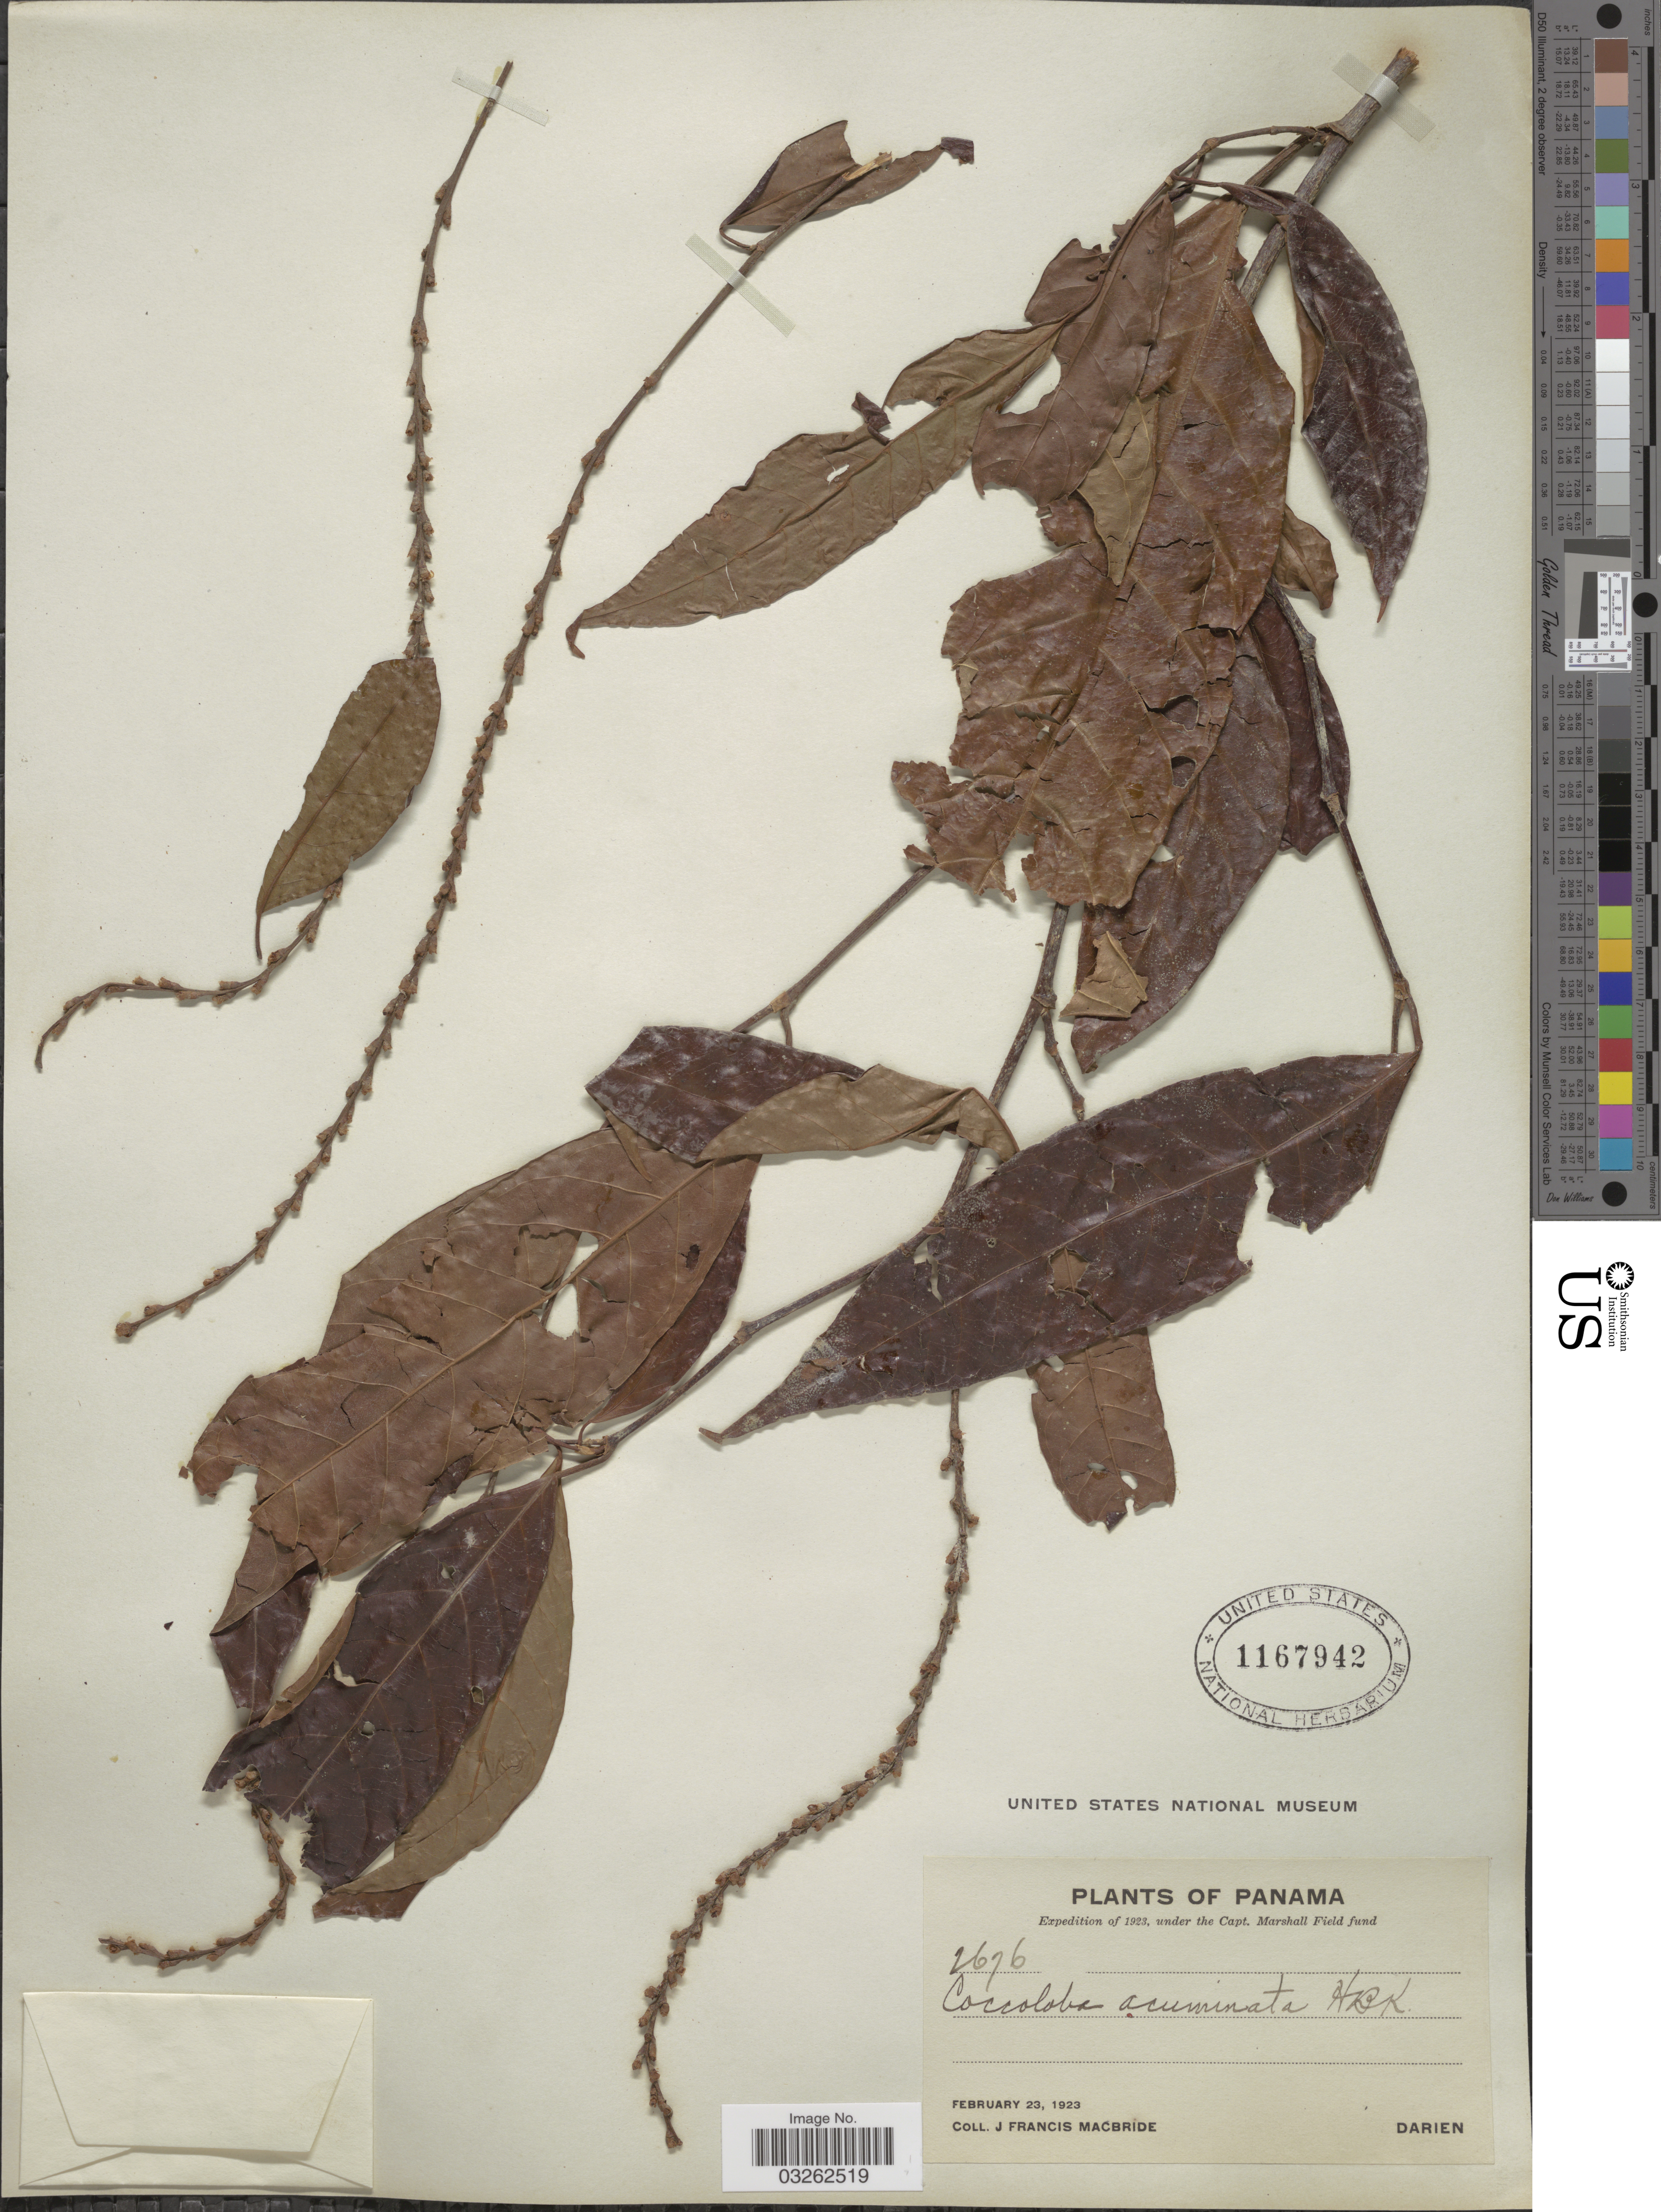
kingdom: Plantae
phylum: Tracheophyta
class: Magnoliopsida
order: Caryophyllales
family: Polygonaceae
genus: Coccoloba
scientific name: Coccoloba acuminata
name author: Kunth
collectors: J. F. Macbride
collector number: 2676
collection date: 1923-02-23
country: Panama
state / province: Darién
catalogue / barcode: US 1167942